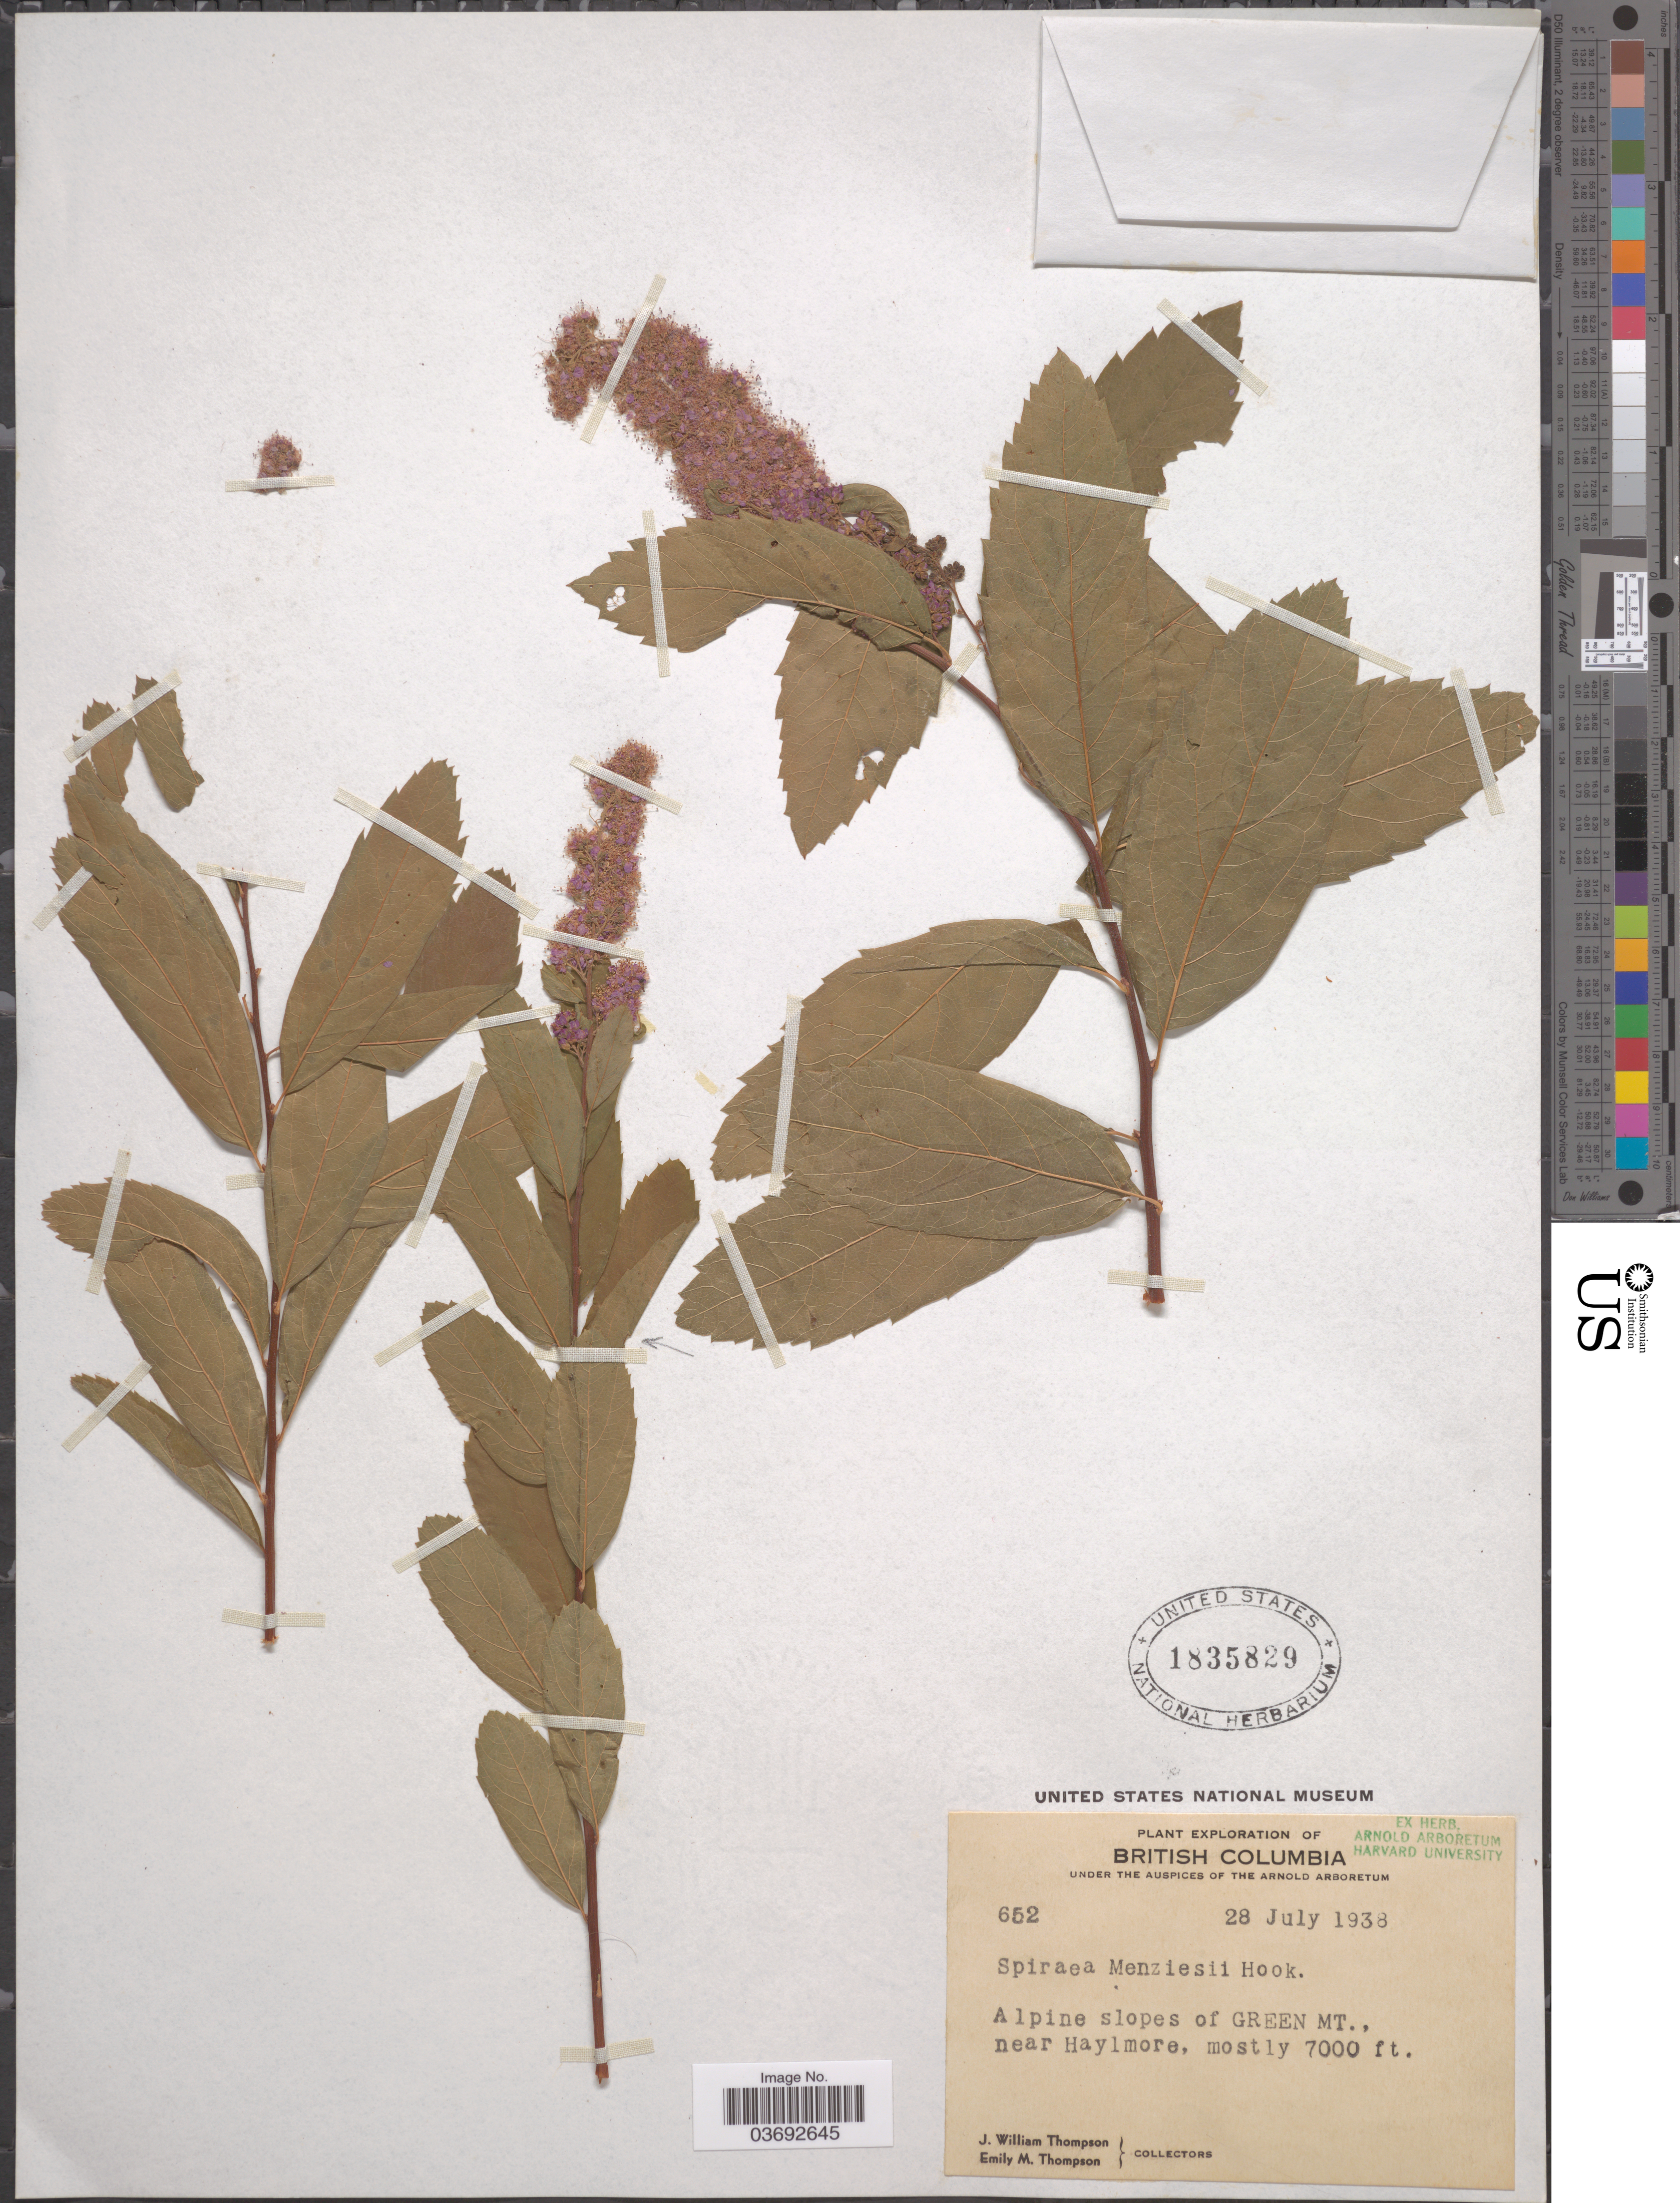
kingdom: Plantae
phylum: Tracheophyta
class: Magnoliopsida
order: Rosales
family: Rosaceae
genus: Spiraea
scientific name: Spiraea menziesii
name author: Hook.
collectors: J. W. Thompson & E. M. Thompson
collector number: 652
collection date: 1938-07-28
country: Canada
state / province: British Columbia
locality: Alpine slopes of Green Mt., near Haylmore.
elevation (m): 2134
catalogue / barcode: US 1835829